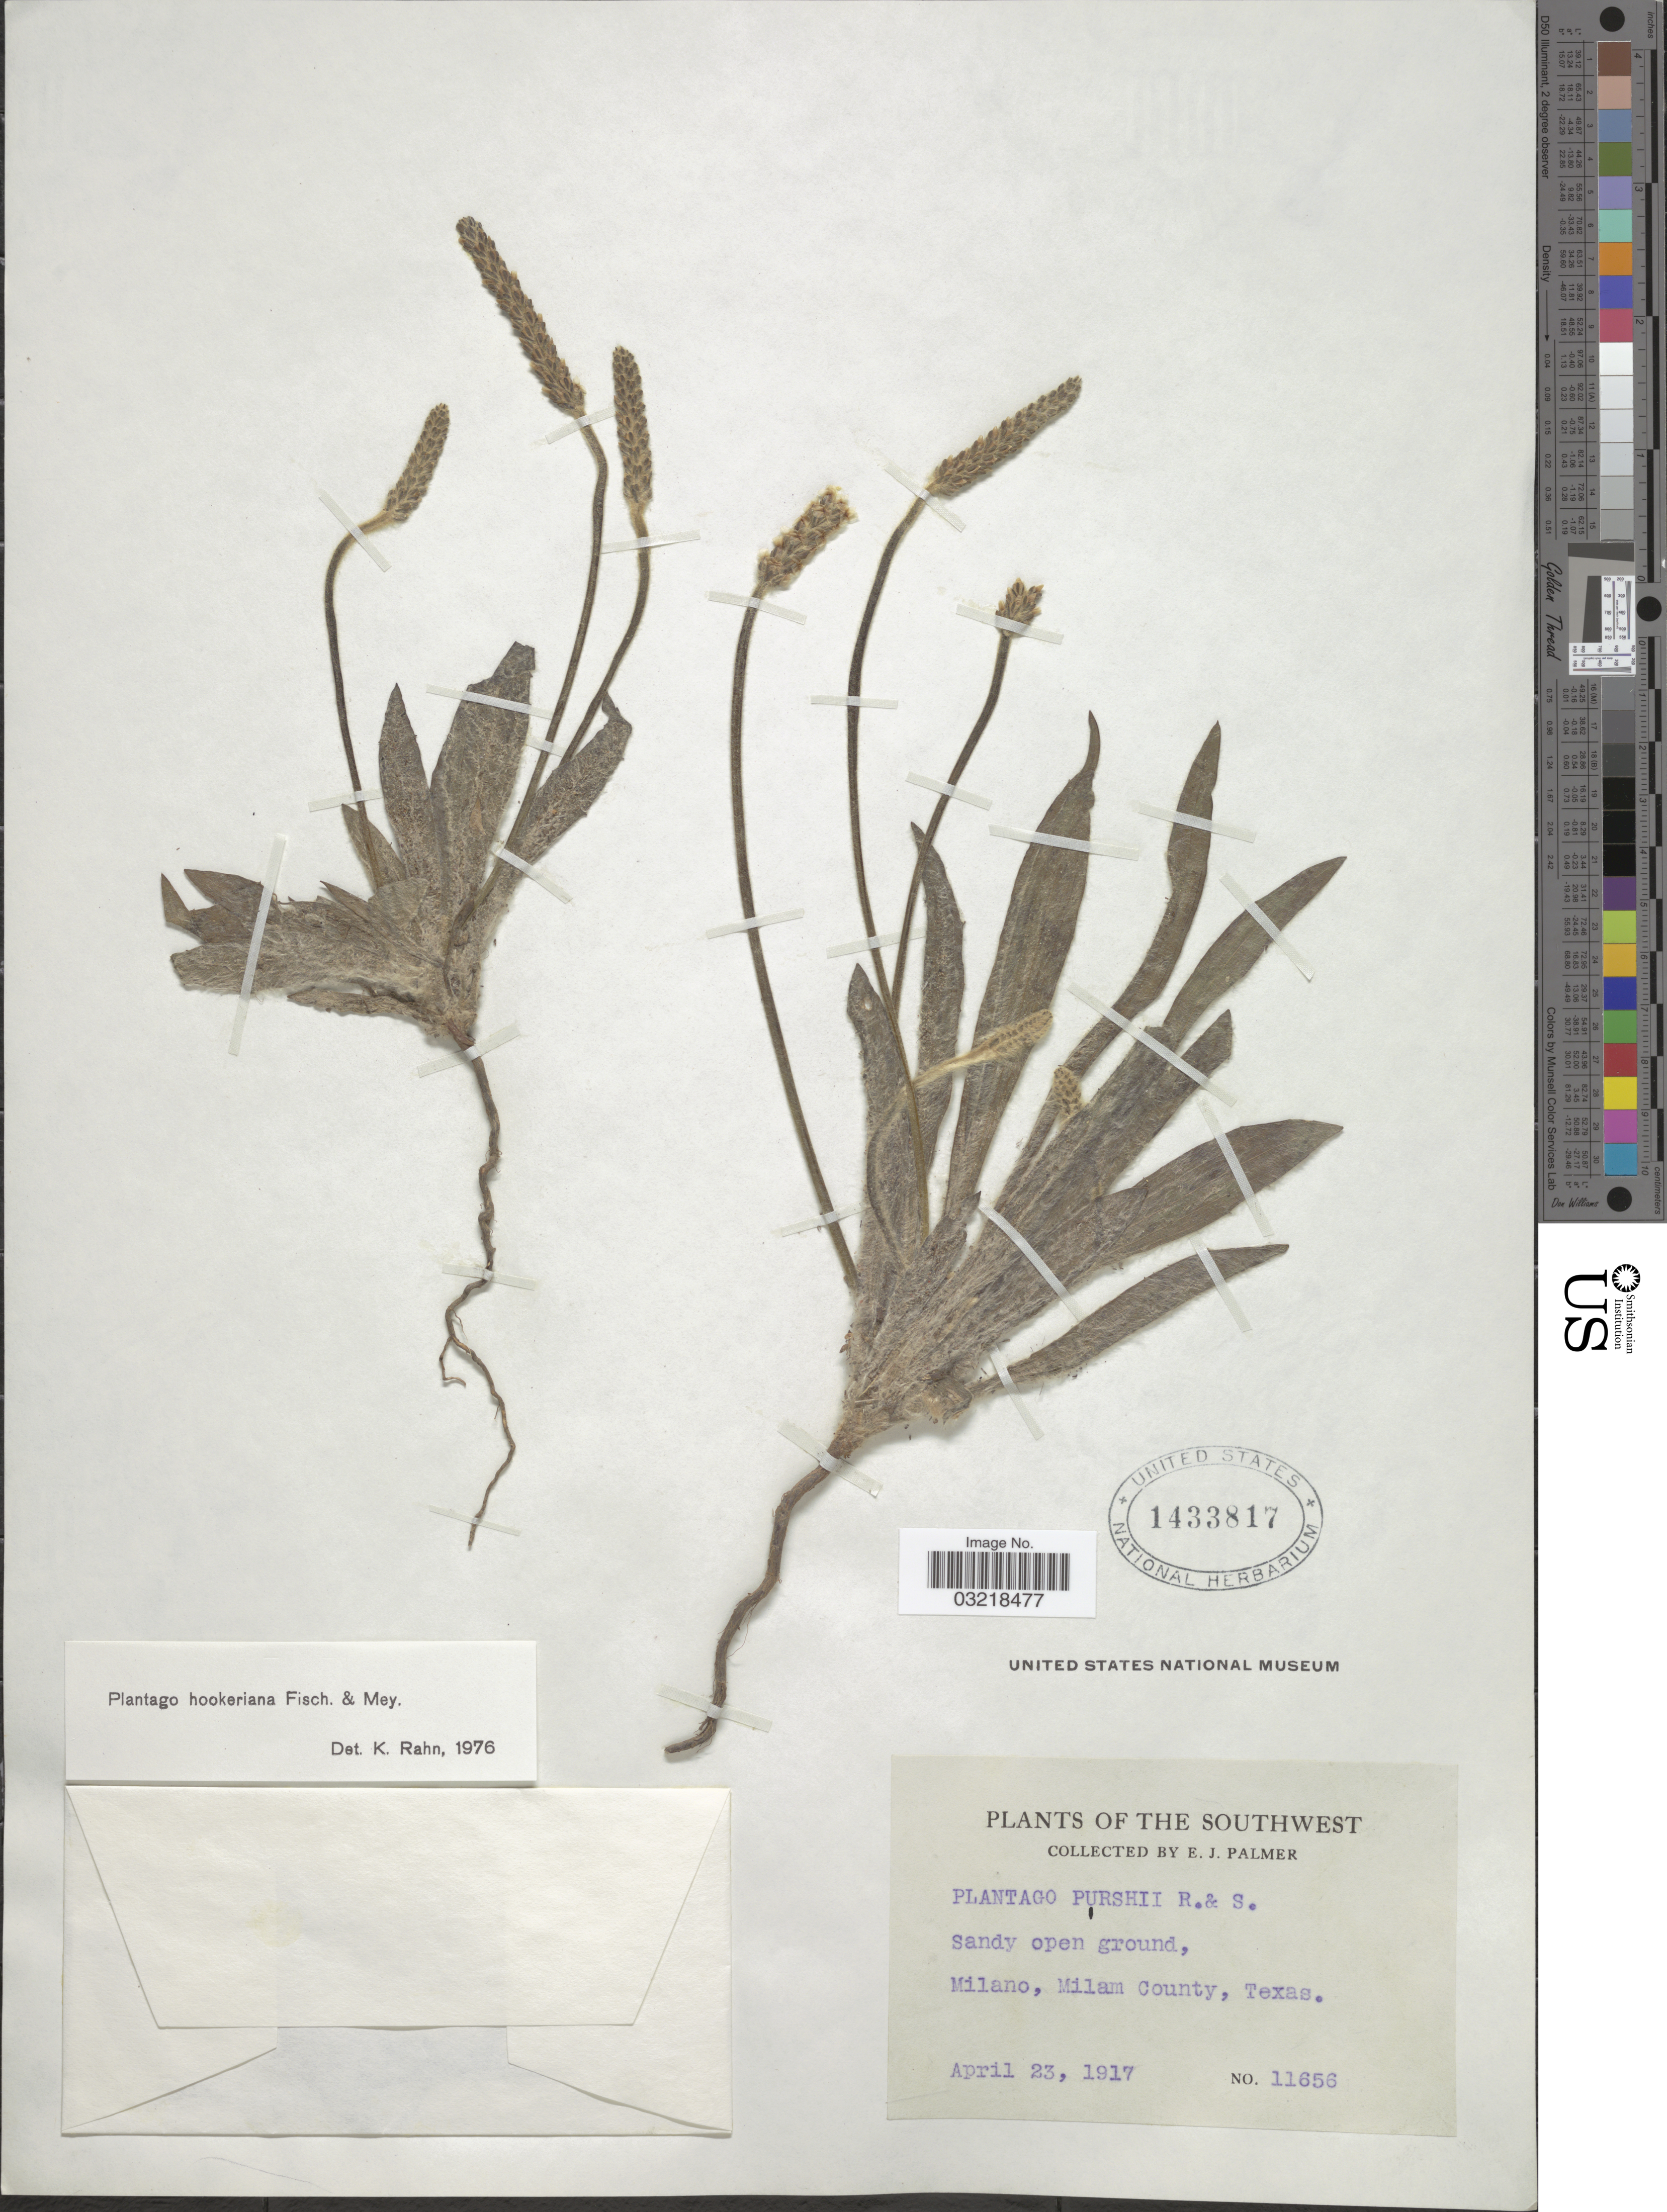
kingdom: Plantae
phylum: Tracheophyta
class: Magnoliopsida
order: Lamiales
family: Plantaginaceae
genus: Plantago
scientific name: Plantago hookeriana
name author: Fisch. & C.A. Mey.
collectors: E. J. Palmer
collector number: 11656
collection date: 1917-04-23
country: United States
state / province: Texas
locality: The Southwest. Milano, Milam County.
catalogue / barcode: US 1433817